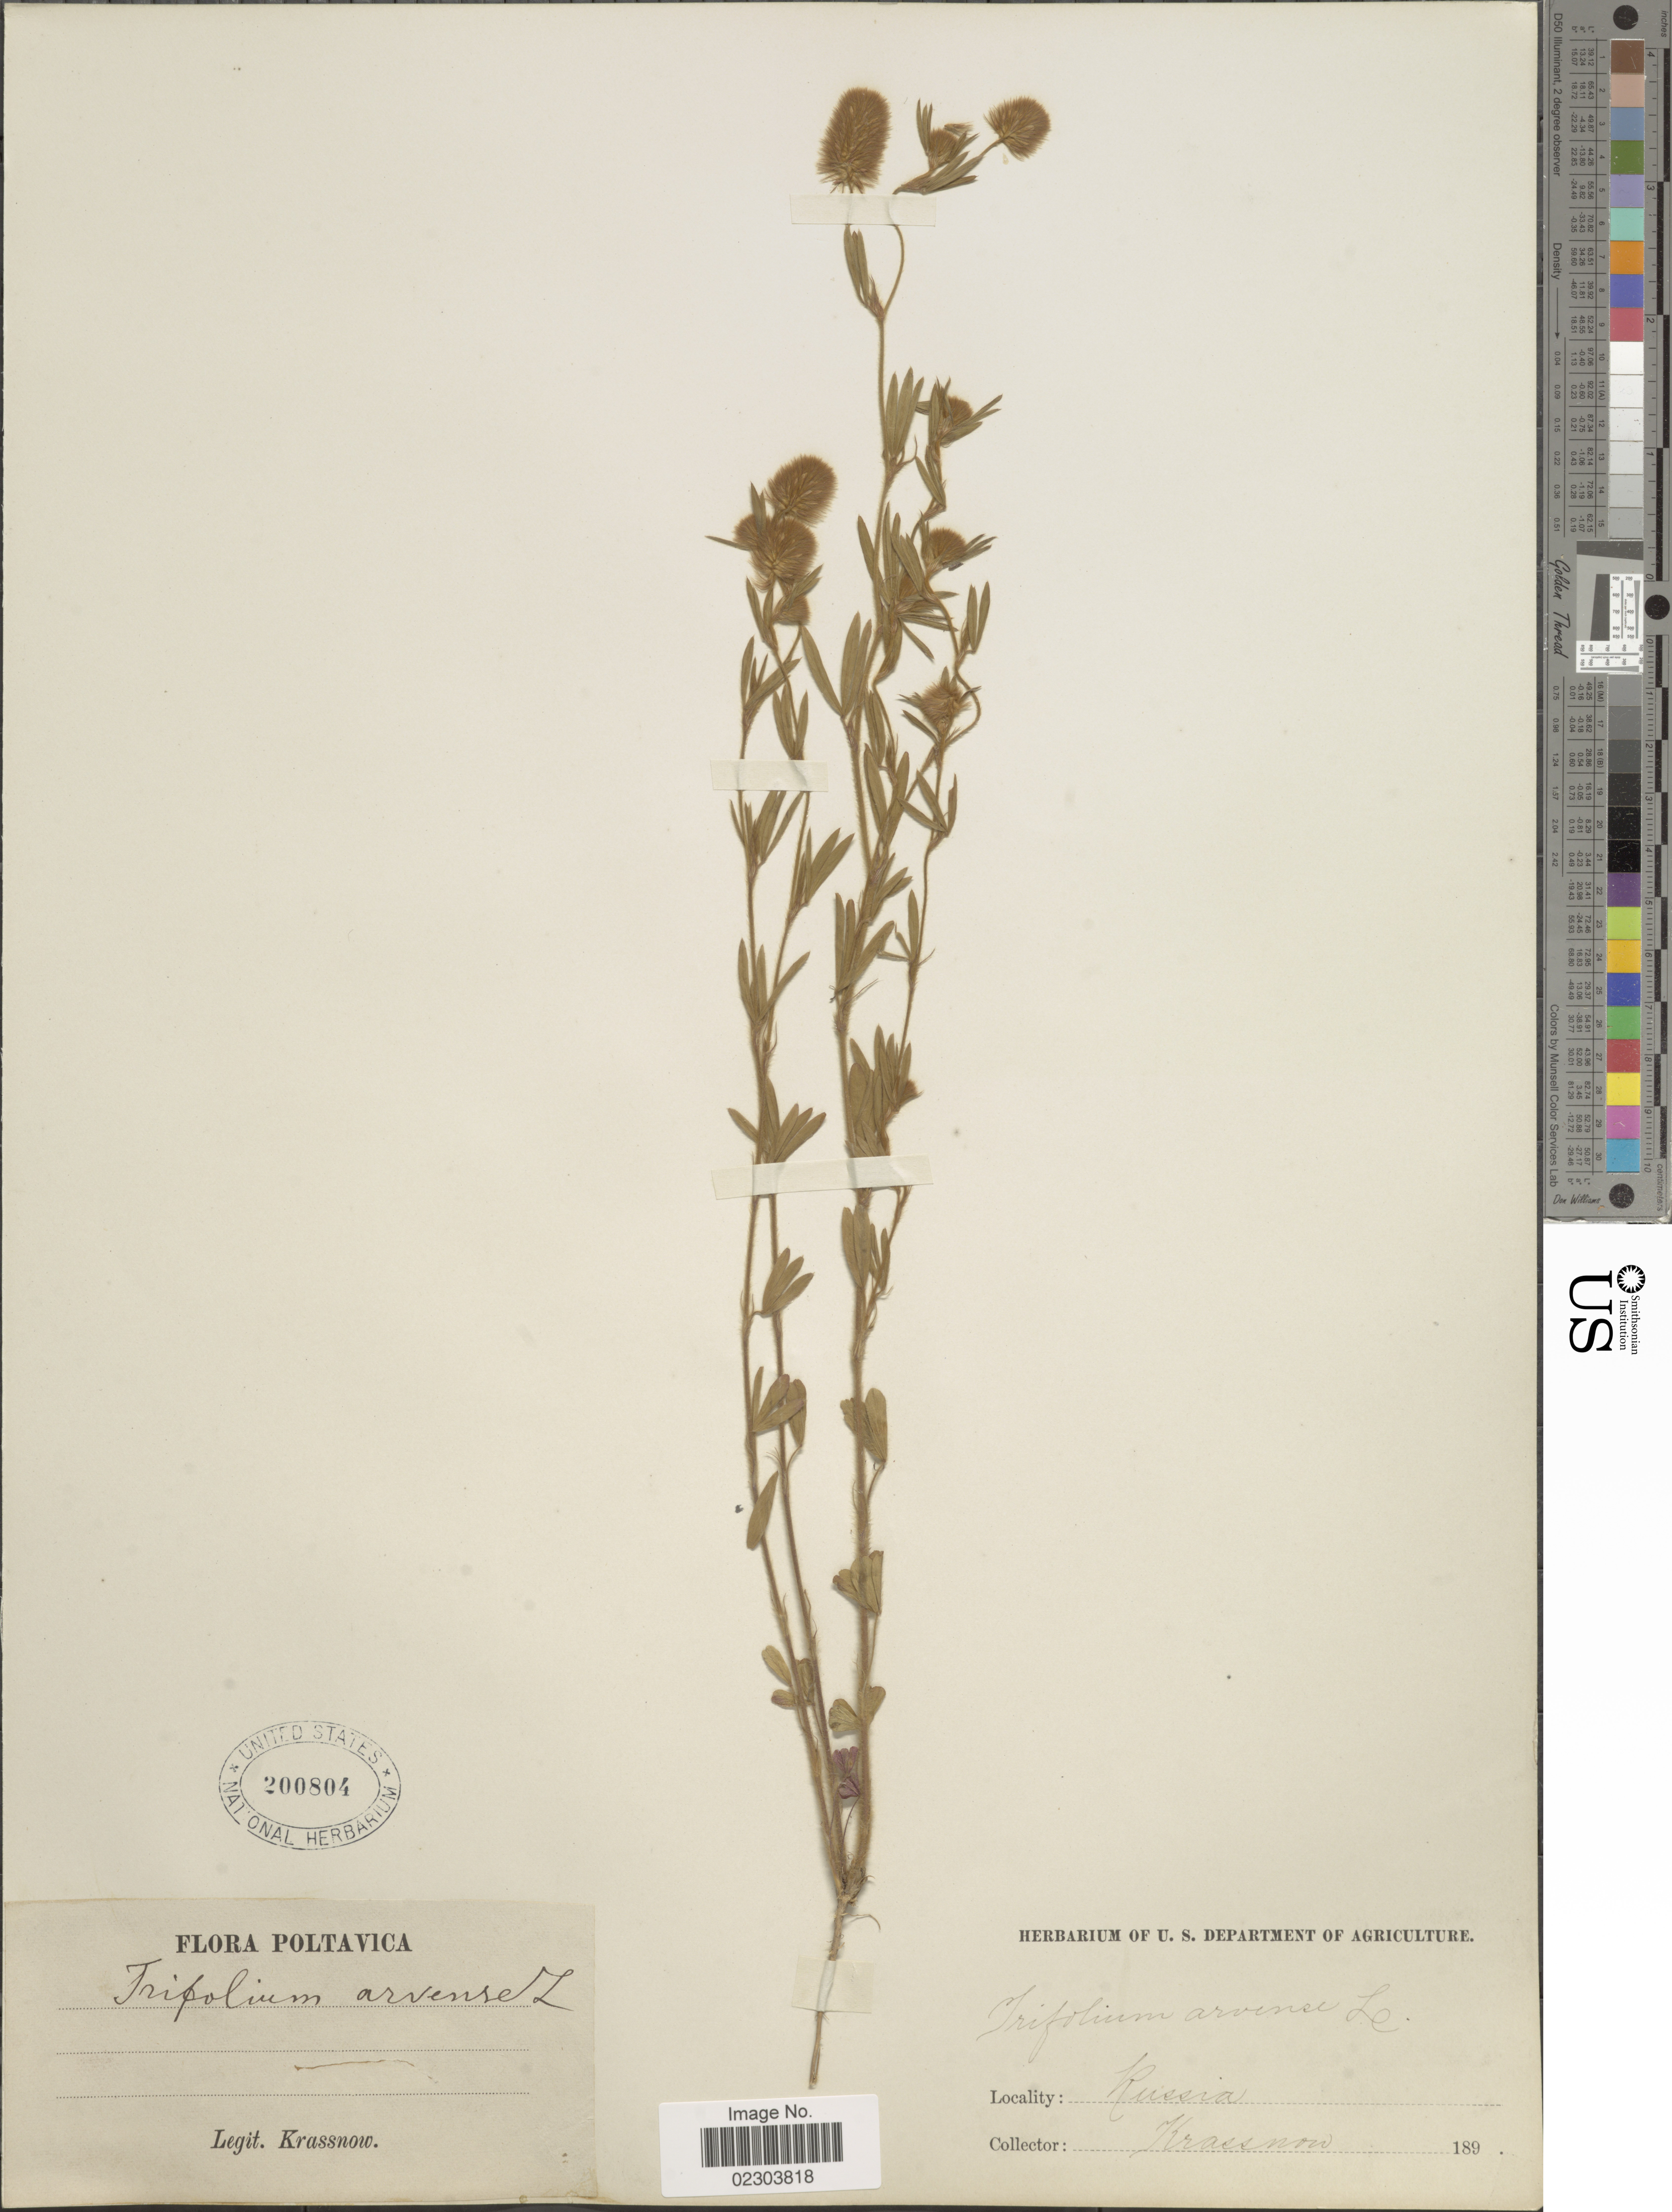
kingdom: Plantae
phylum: Tracheophyta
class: Magnoliopsida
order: Fabales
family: Fabaceae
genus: Trifolium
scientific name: Trifolium arvense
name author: L.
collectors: -. Krassnow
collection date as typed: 189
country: Ukraine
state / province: Poltava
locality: Poltavica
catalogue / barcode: US 200804